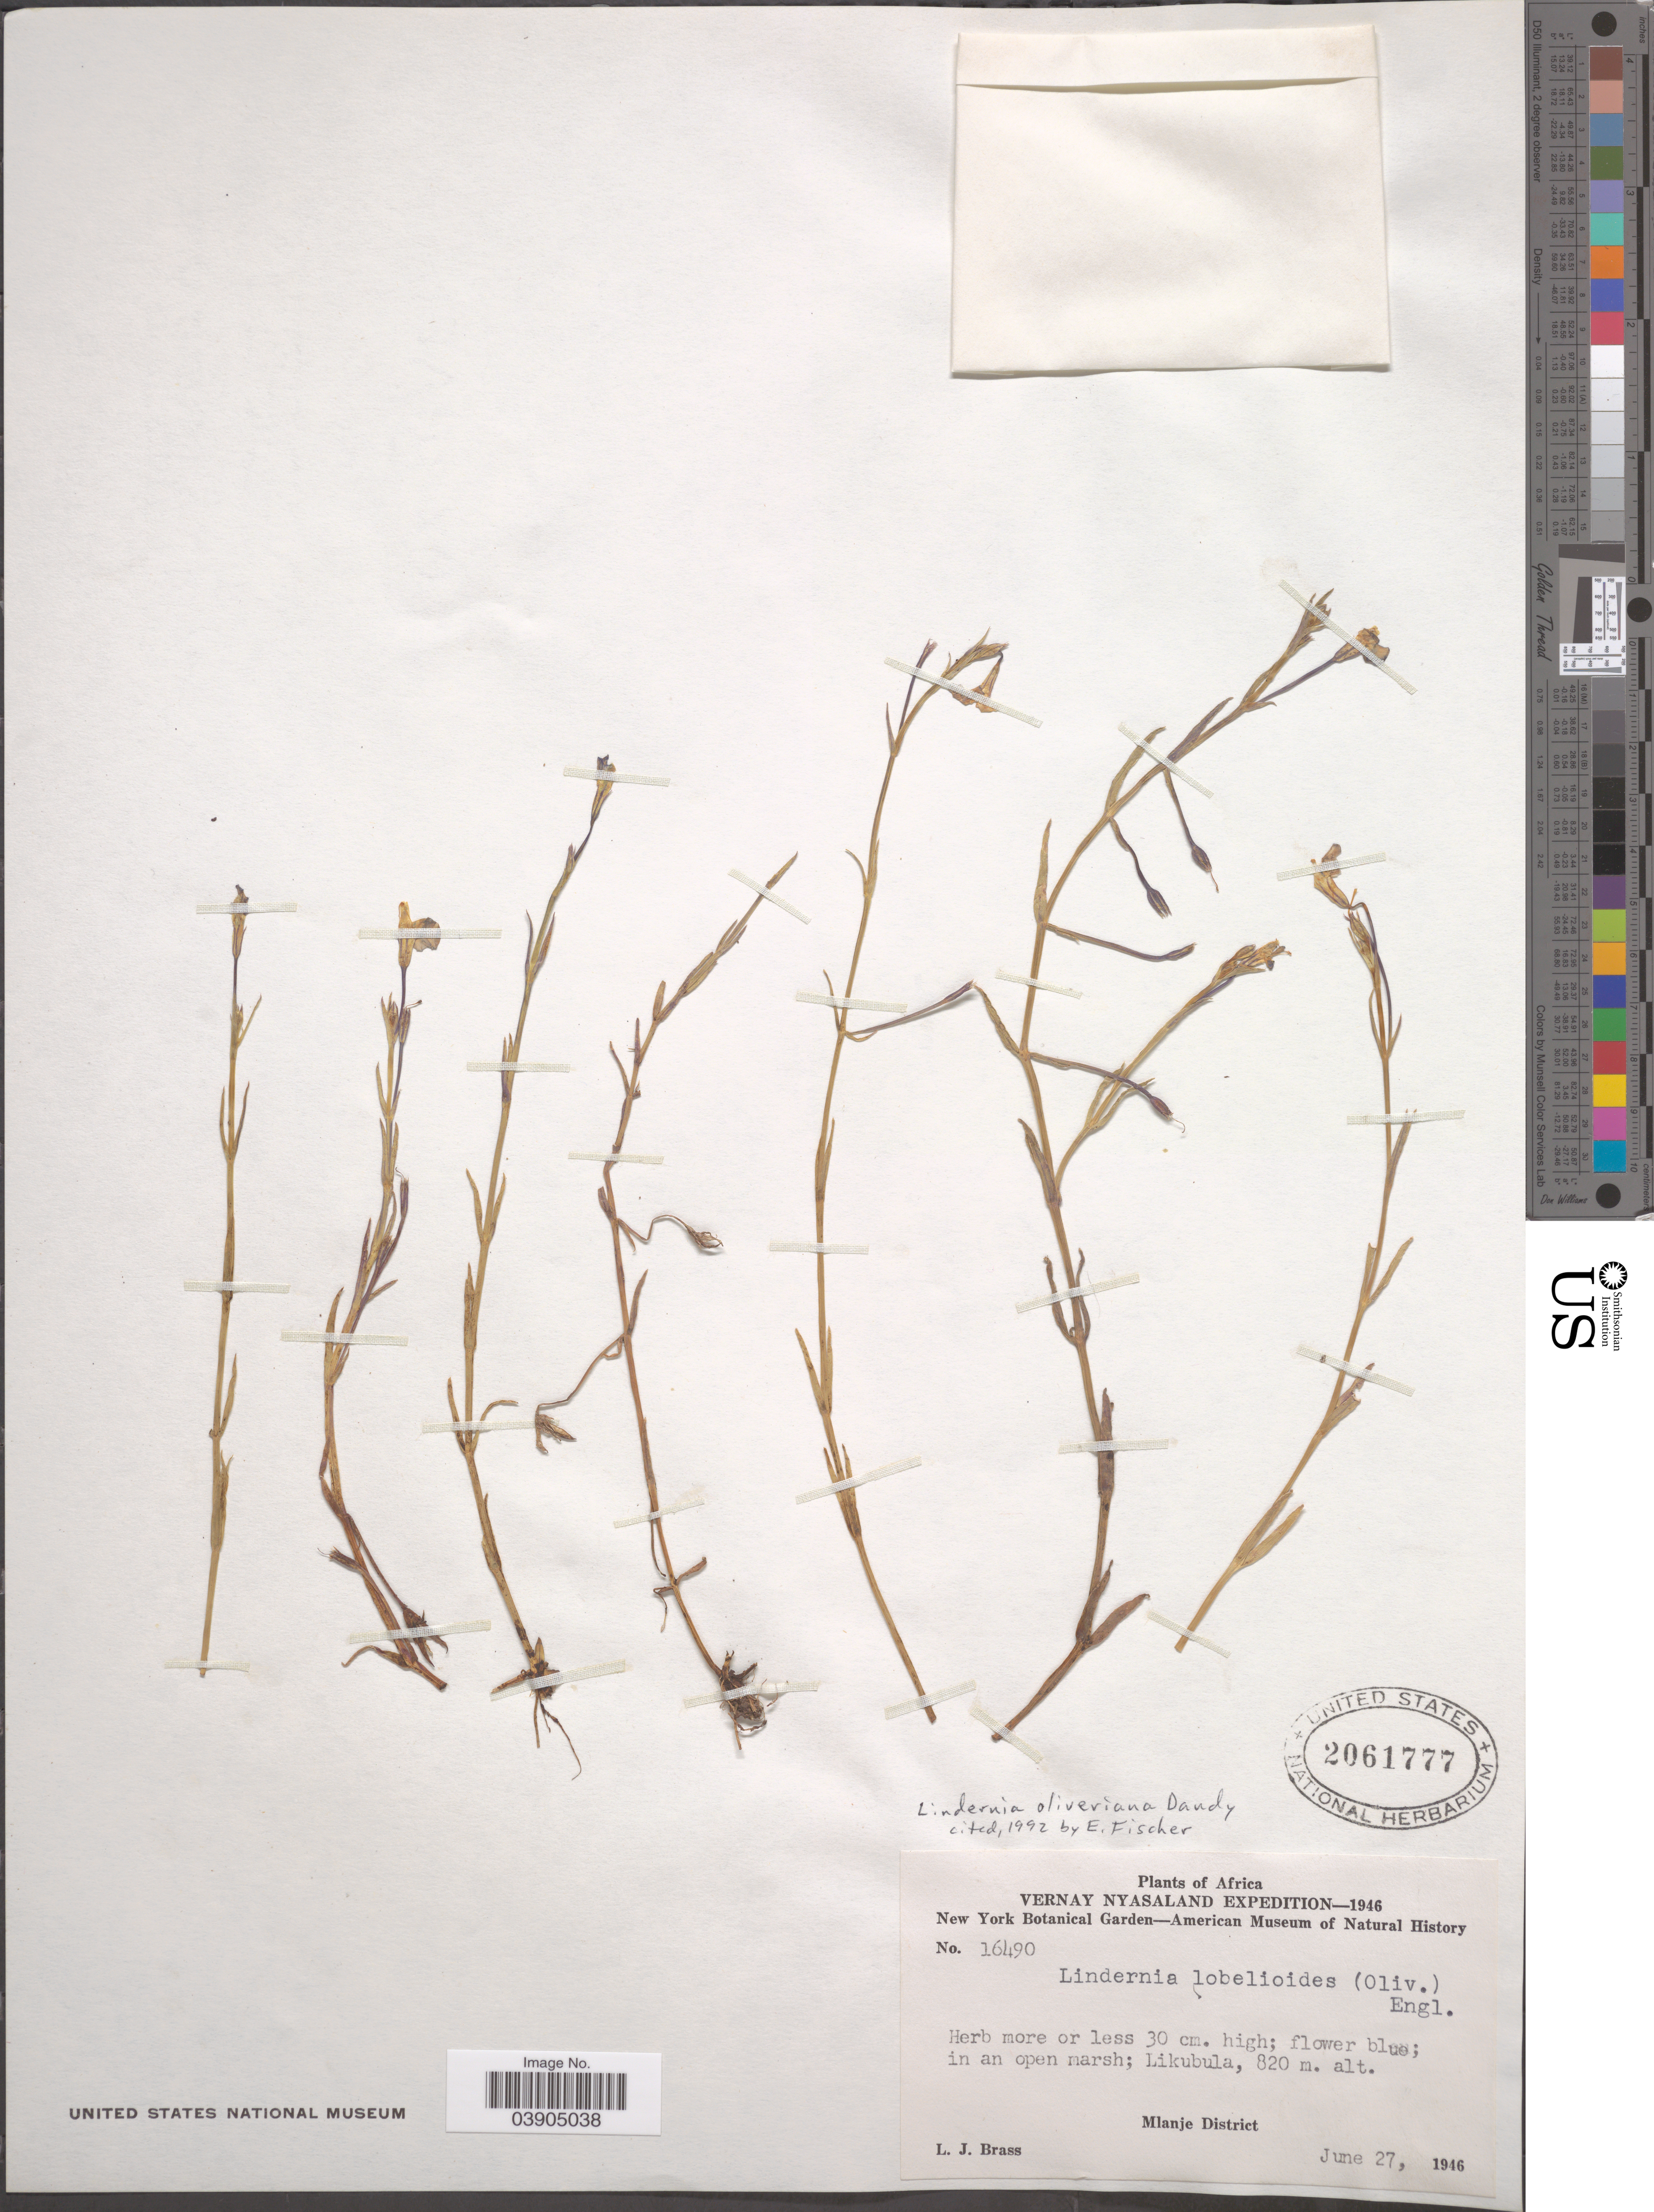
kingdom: Plantae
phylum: Tracheophyta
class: Magnoliopsida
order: Lamiales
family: Linderniaceae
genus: Lindernia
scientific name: Lindernia oliveriana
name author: Dandy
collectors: L. J. Brass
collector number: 16490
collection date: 1946-06-27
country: Malawi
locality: Vernay Nyasaland. Likubula, Mlanje District.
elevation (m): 820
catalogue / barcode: US 2061777